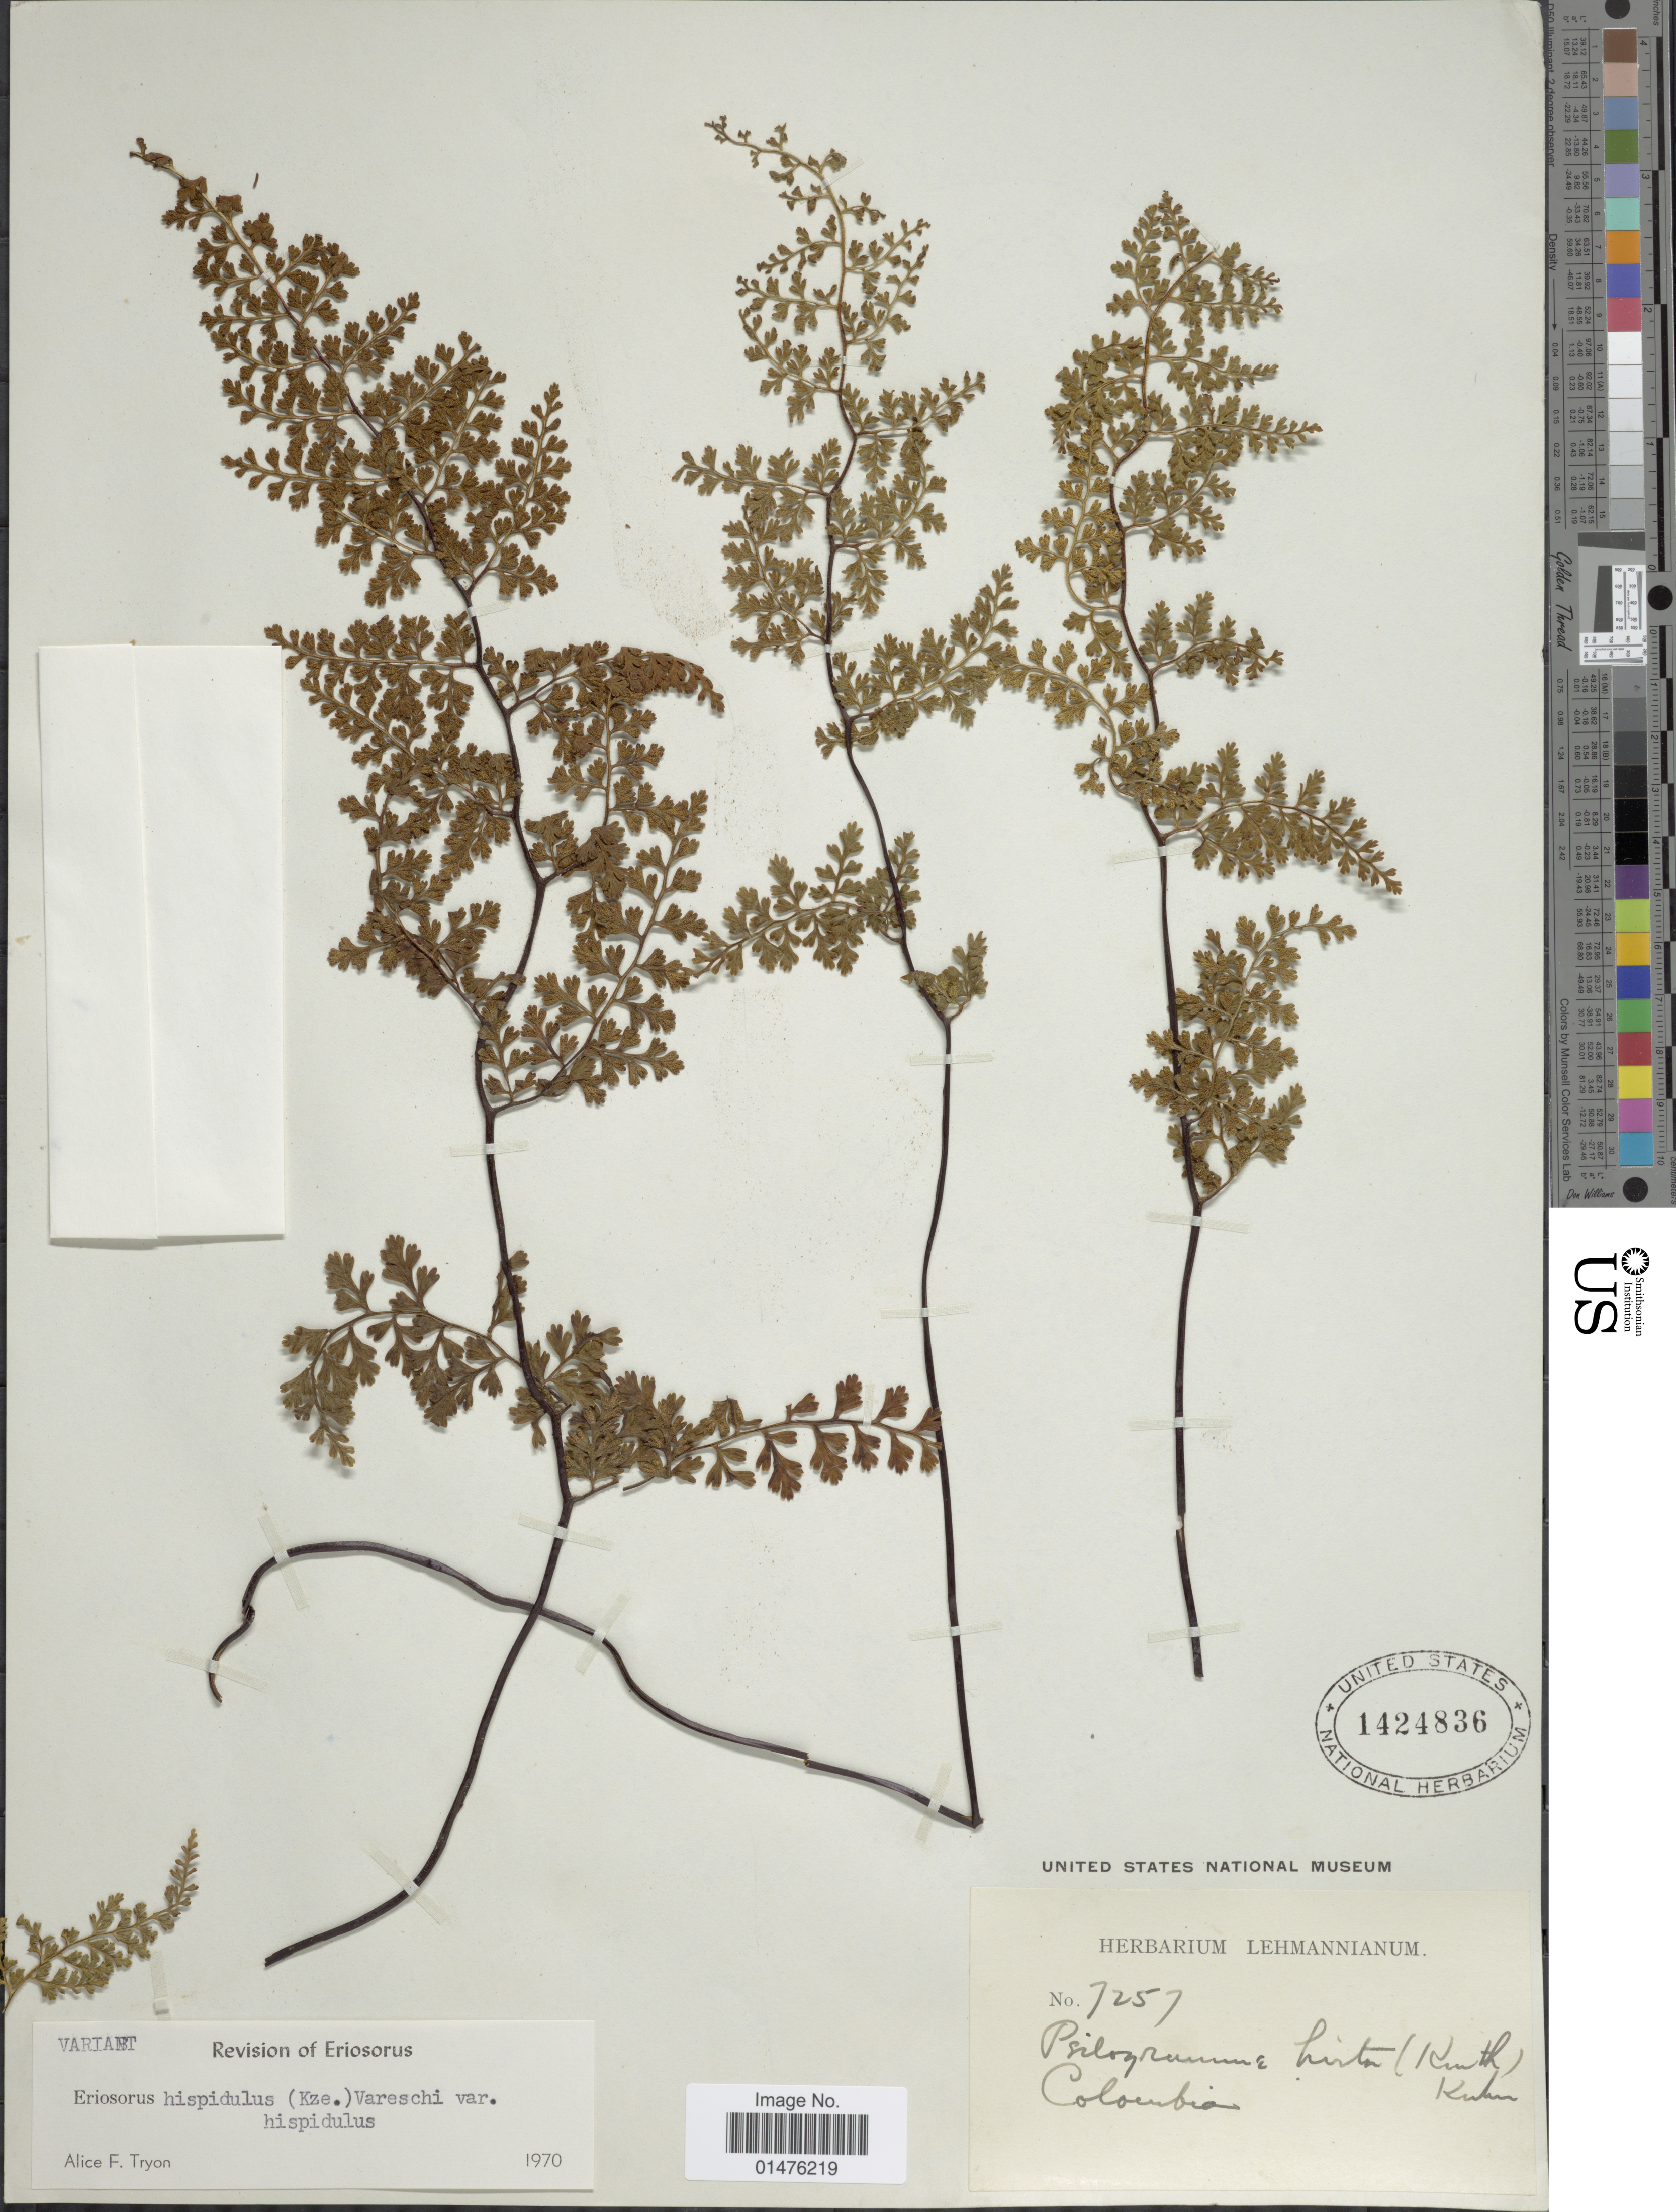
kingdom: Plantae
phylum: Tracheophyta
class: Polypodiopsida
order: Polypodiales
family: Pteridaceae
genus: Jamesonia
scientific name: Jamesonia hispidula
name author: Kunze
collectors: ex herb. Lehmannianum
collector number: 7257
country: Colombia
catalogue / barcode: US 1424836